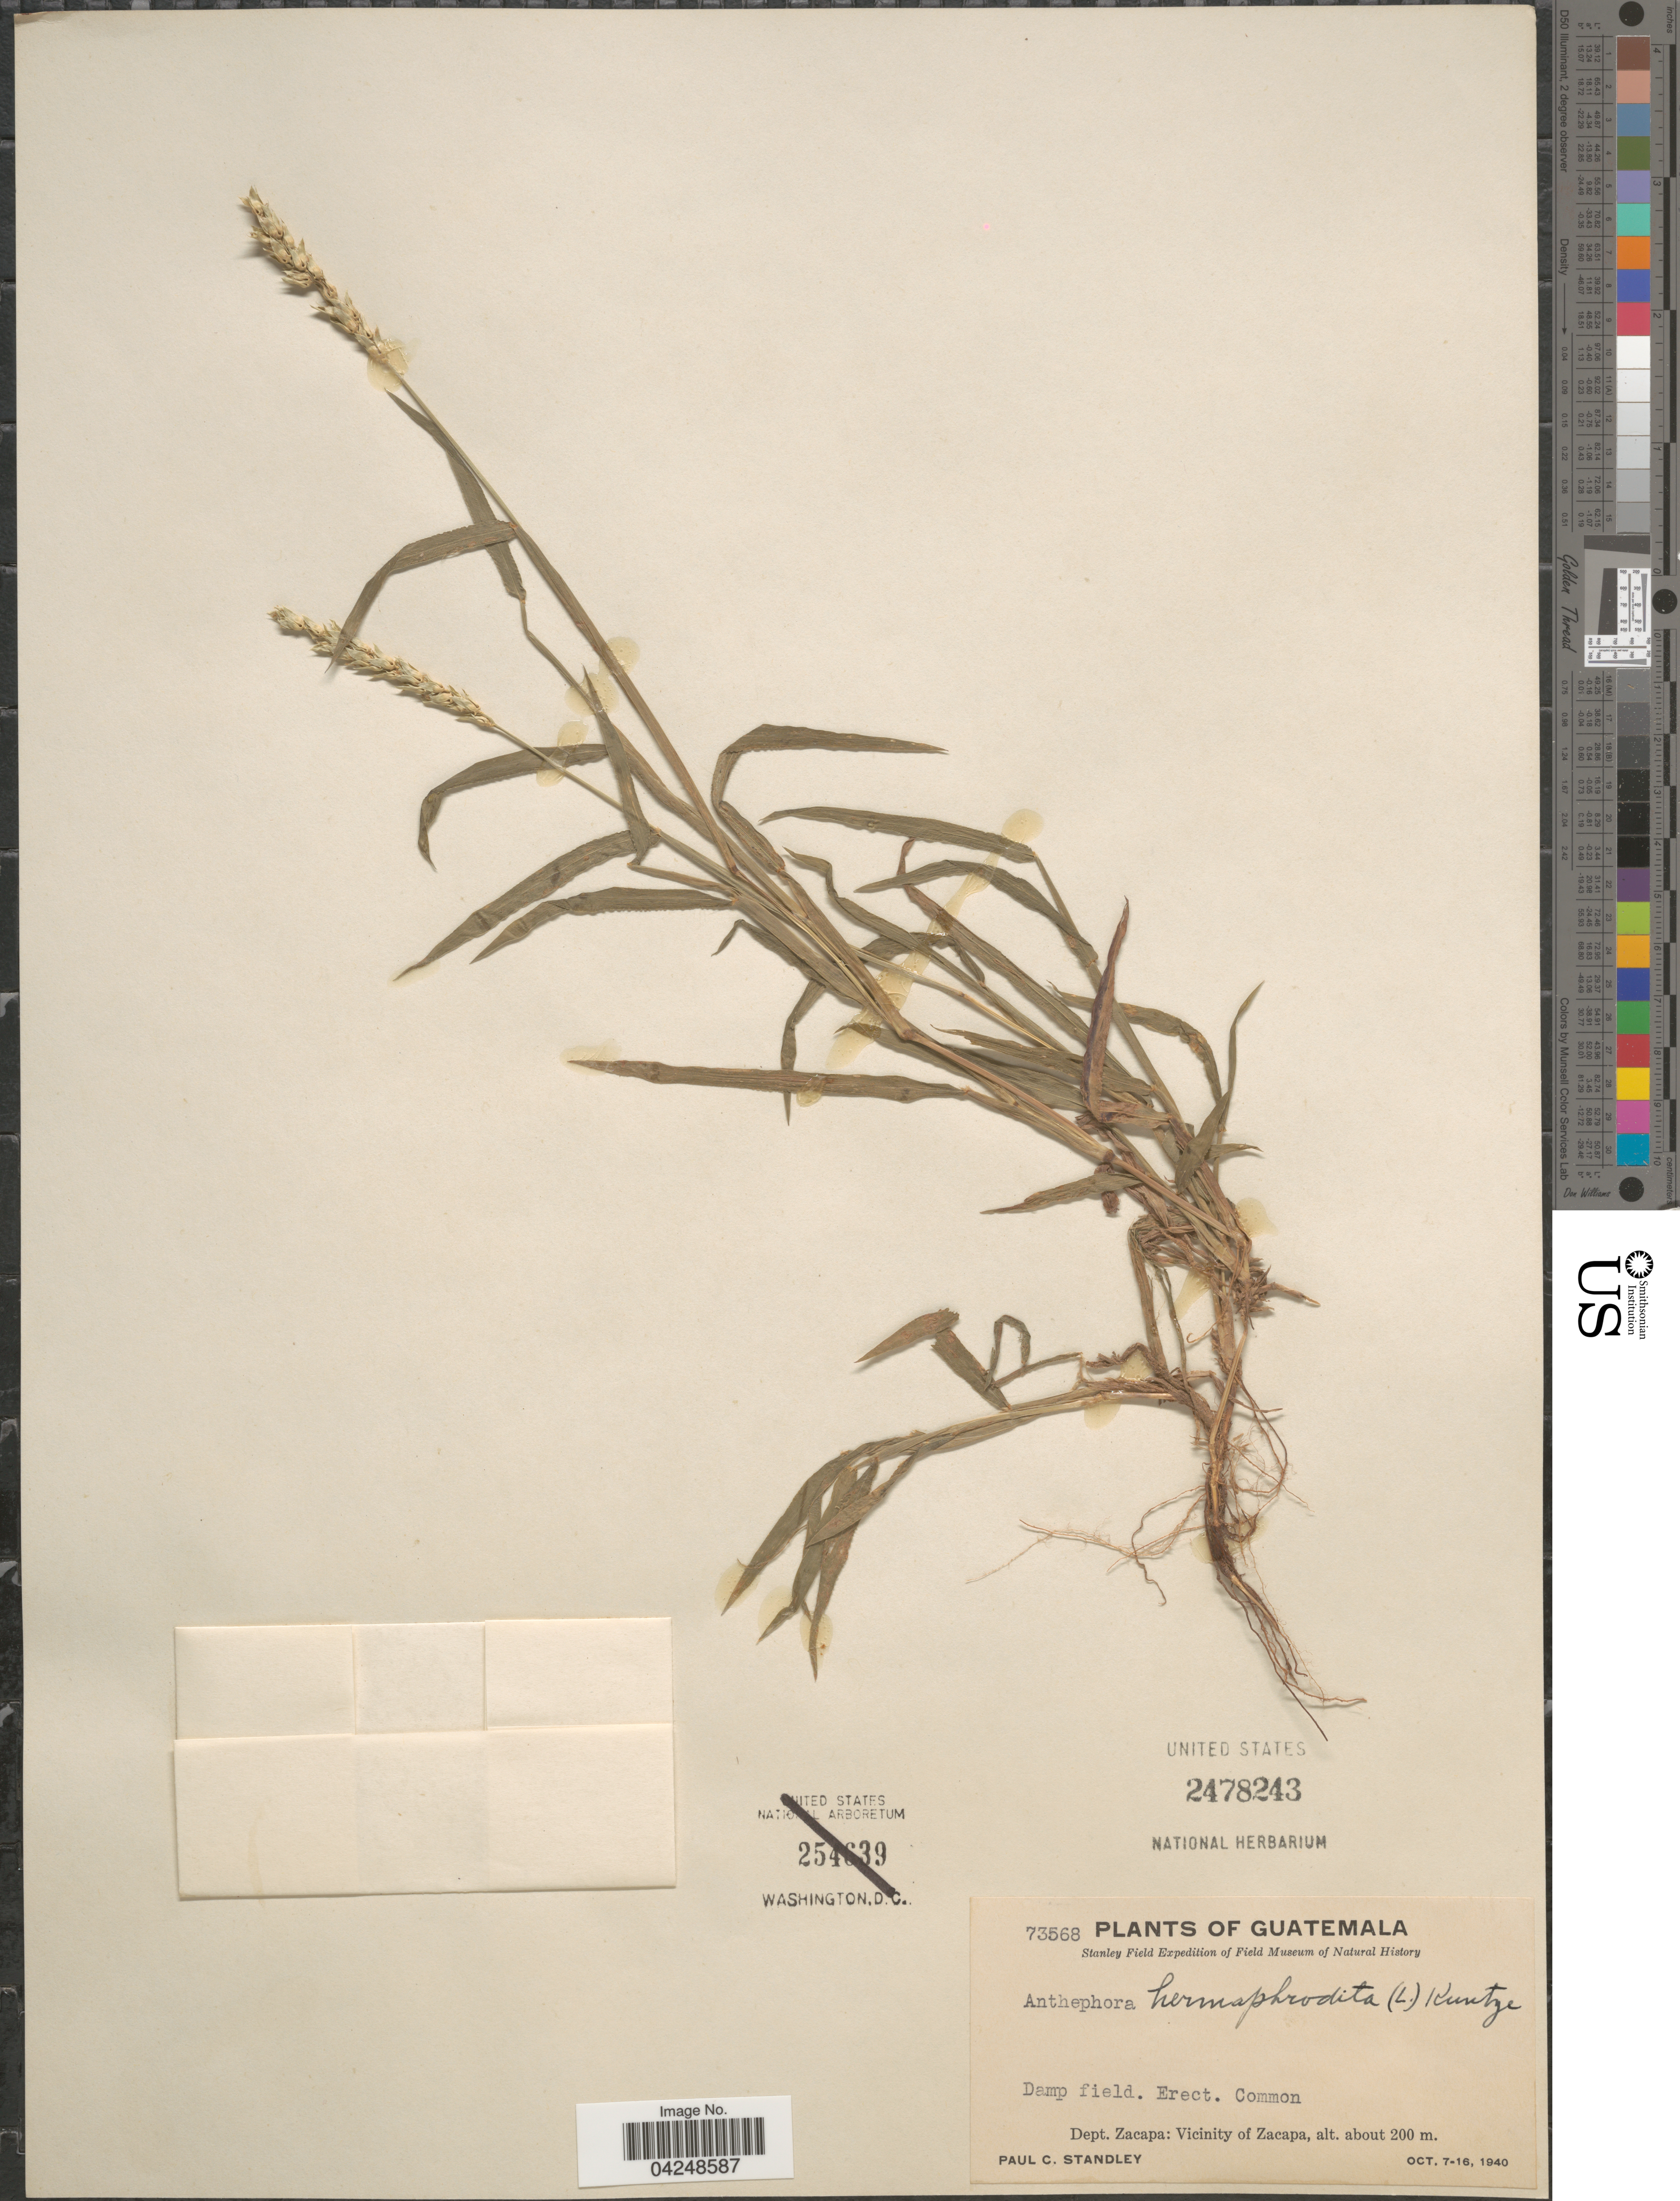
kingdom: Plantae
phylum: Tracheophyta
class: Liliopsida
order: Poales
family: Poaceae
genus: Anthephora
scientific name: Anthephora hermaphrodita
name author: (L.) Kuntze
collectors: P. C. Standley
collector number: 73568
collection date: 1940-10-07/1940-10-16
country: Guatemala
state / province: Zacapa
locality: Stanley Field Expedition of Field Museum of Natural History. Dept. Zacapa: Vicinity of Zacapa.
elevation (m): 200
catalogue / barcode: US 2478243